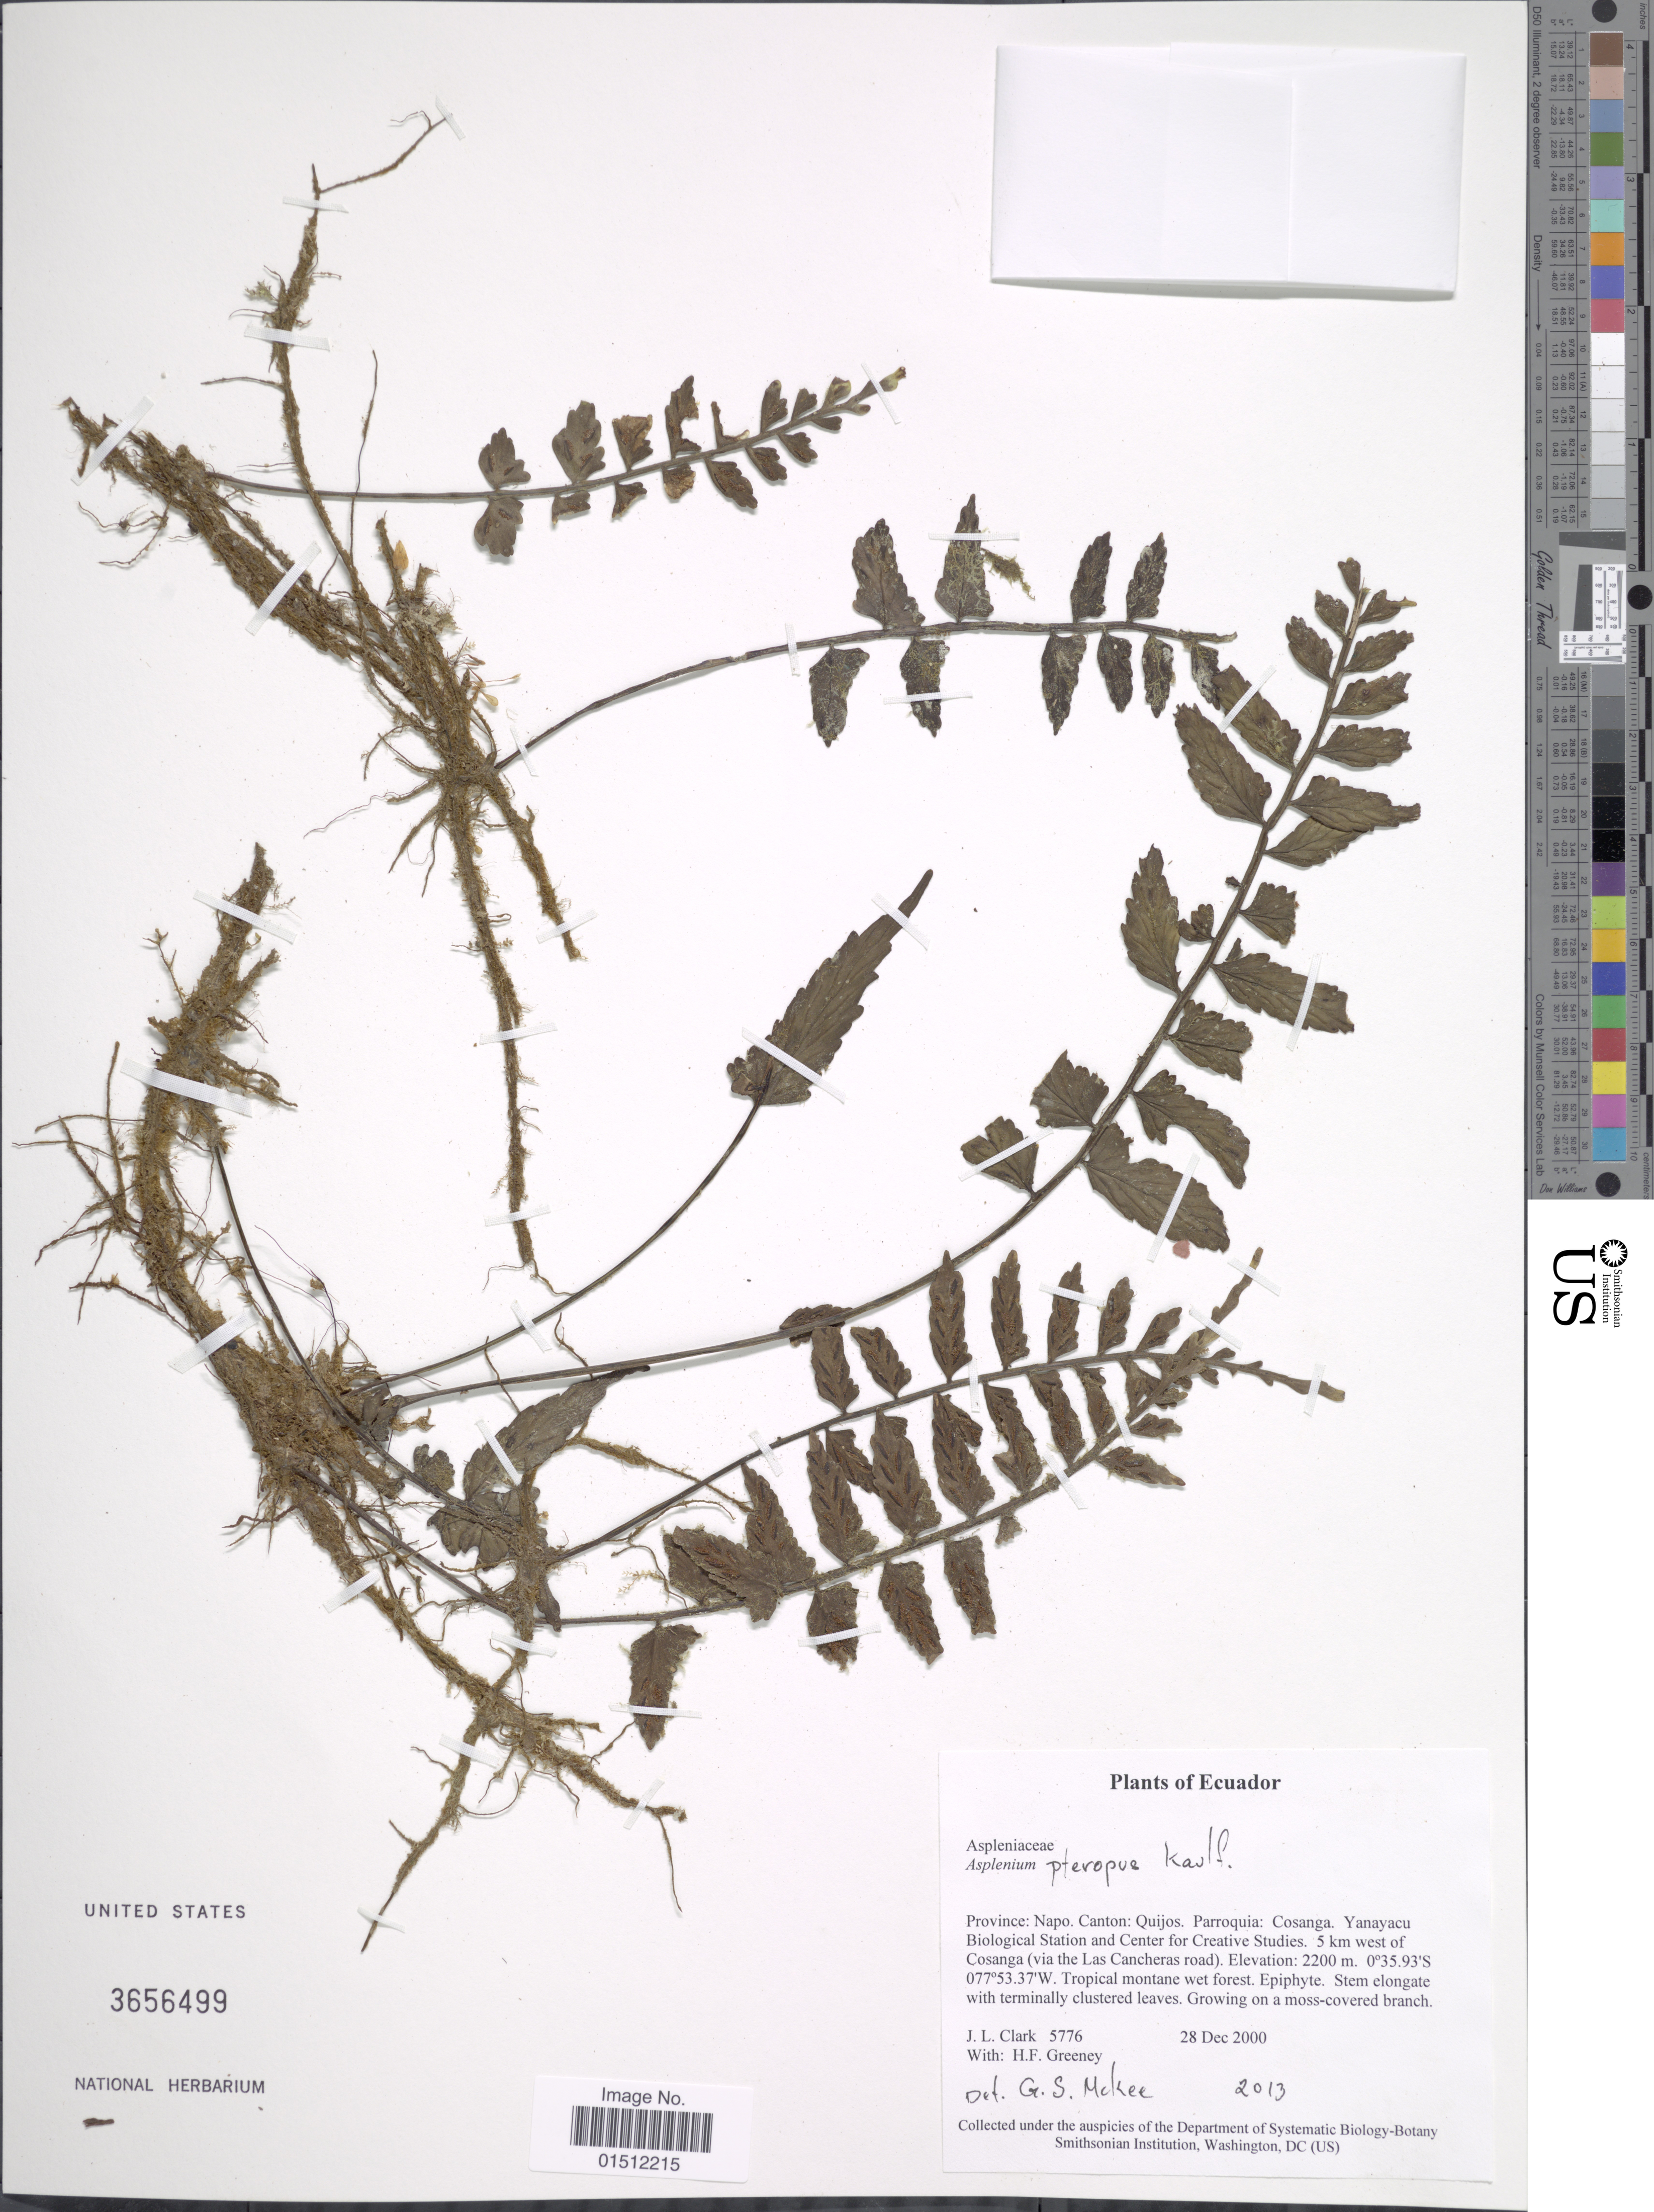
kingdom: Plantae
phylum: Tracheophyta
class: Polypodiopsida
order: Polypodiales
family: Aspleniaceae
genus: Asplenium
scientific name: Asplenium pteropus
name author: Kaulf.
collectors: J. L. Clark & H. Greeney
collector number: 5776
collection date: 2000-12-28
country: Ecuador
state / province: Napo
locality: Conton: Quijos. Parroguia: Cosanga. Yanayacu Biological Station and Center for Creativity Studies. 5 km west of Cosanga ( via the Las Cancheras road)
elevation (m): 2200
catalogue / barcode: US 3656499